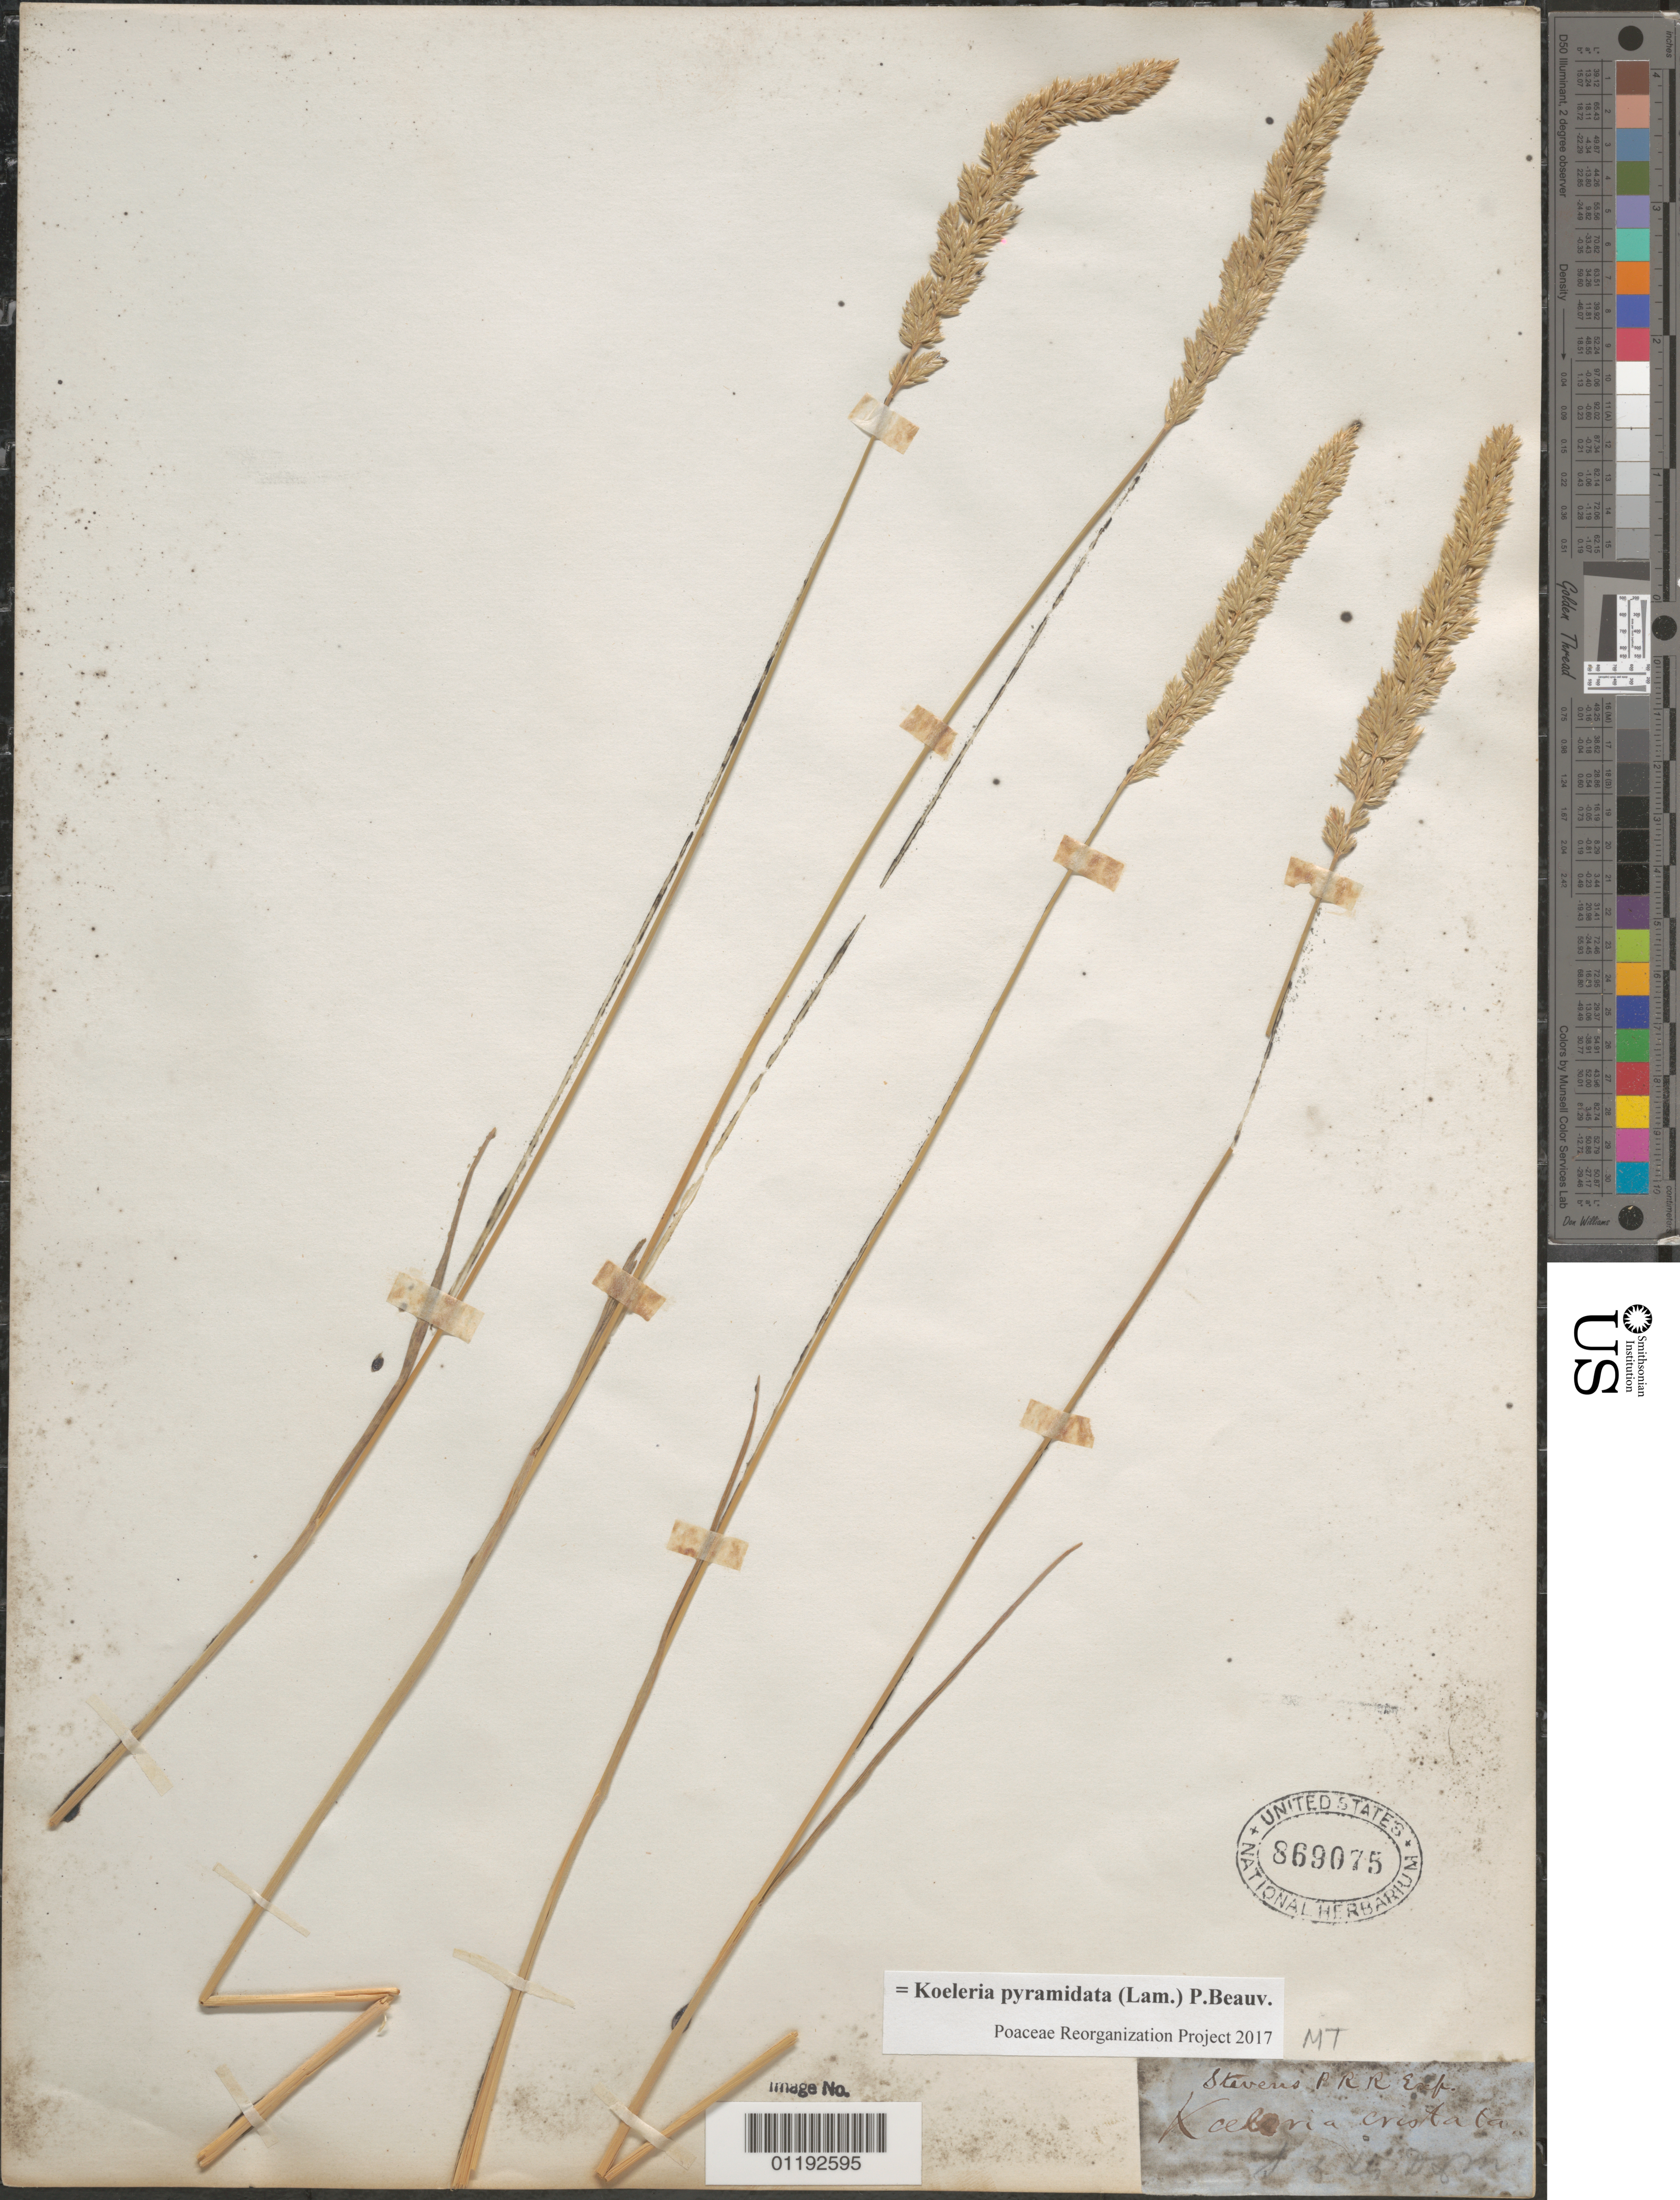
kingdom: Plantae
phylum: Tracheophyta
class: Liliopsida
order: Poales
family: Poaceae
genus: Koeleria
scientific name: Koeleria pyramidata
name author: (Lam.) P. Beauv.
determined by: Poaceae Reorganization Project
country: Canada / United States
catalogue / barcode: US 869075